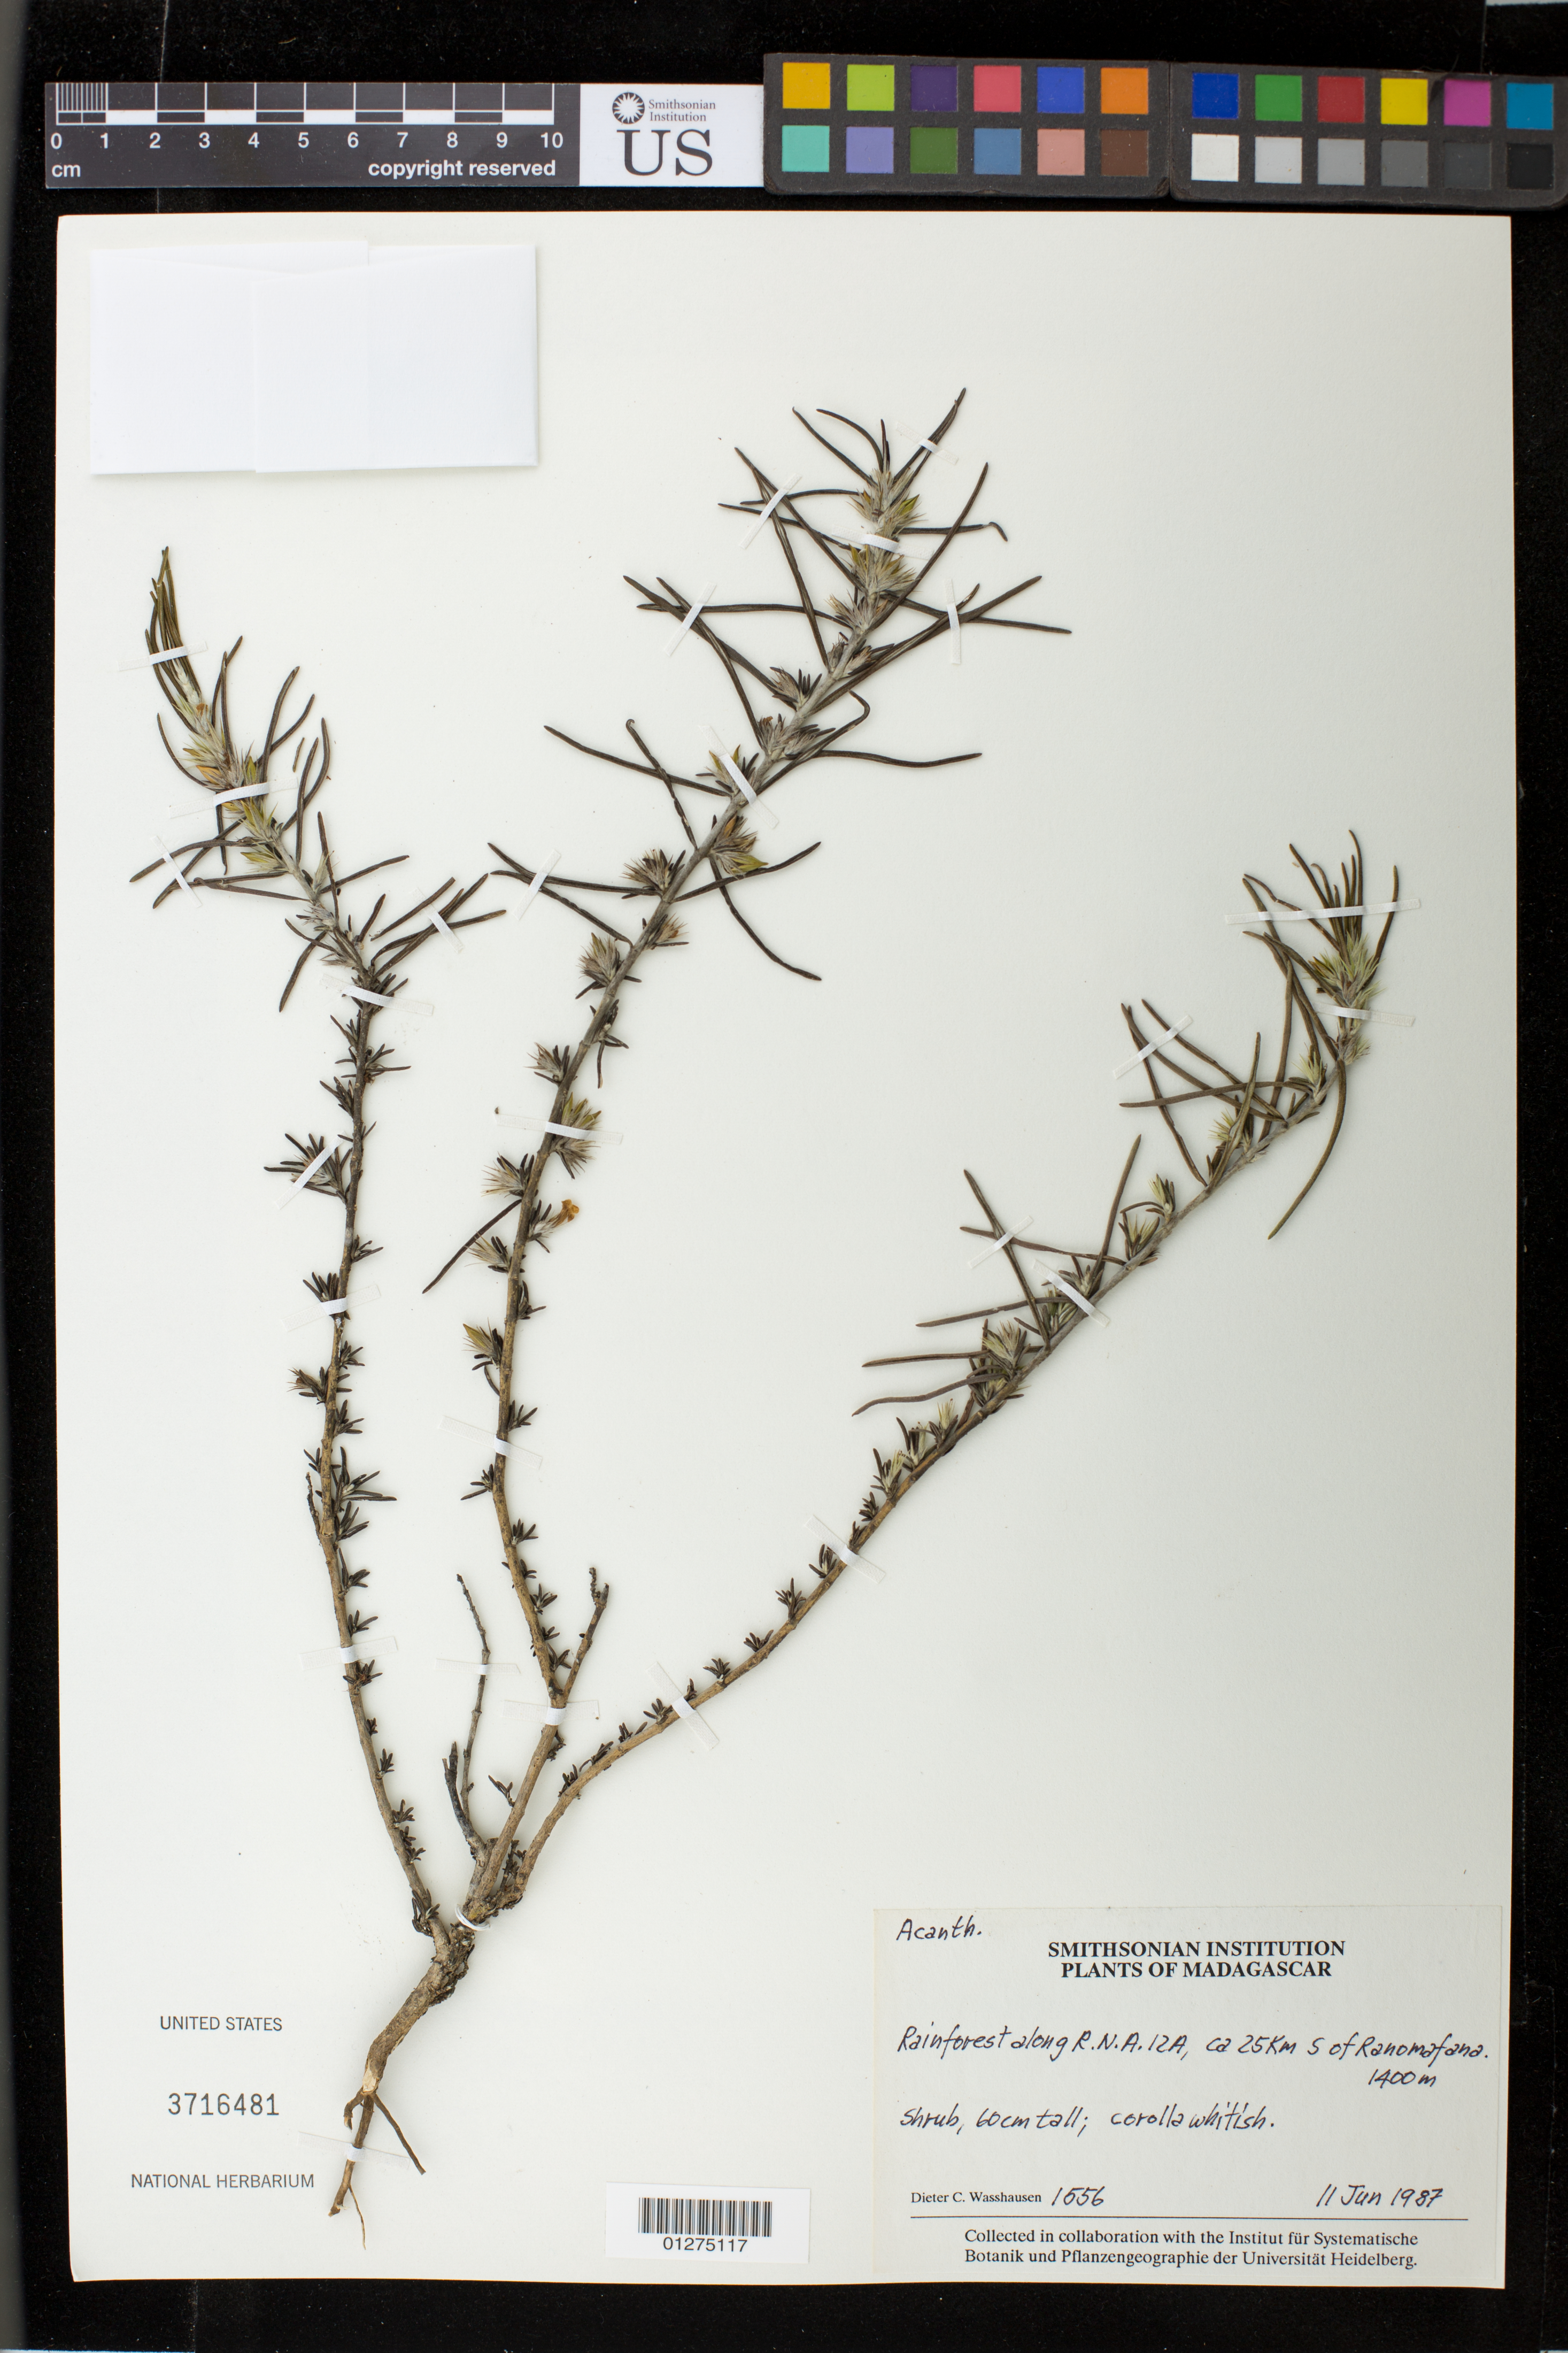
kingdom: Plantae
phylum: Tracheophyta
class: Magnoliopsida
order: Lamiales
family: Acanthaceae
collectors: D. C. Wasshausen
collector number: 1556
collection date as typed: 11 Jun 1987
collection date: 1987-06-11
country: Madagascar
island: Madagascar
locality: Along R.N.A 12A, ca. 25 km S of Ranomafana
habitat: rainforest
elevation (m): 1400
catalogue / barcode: US 3716481